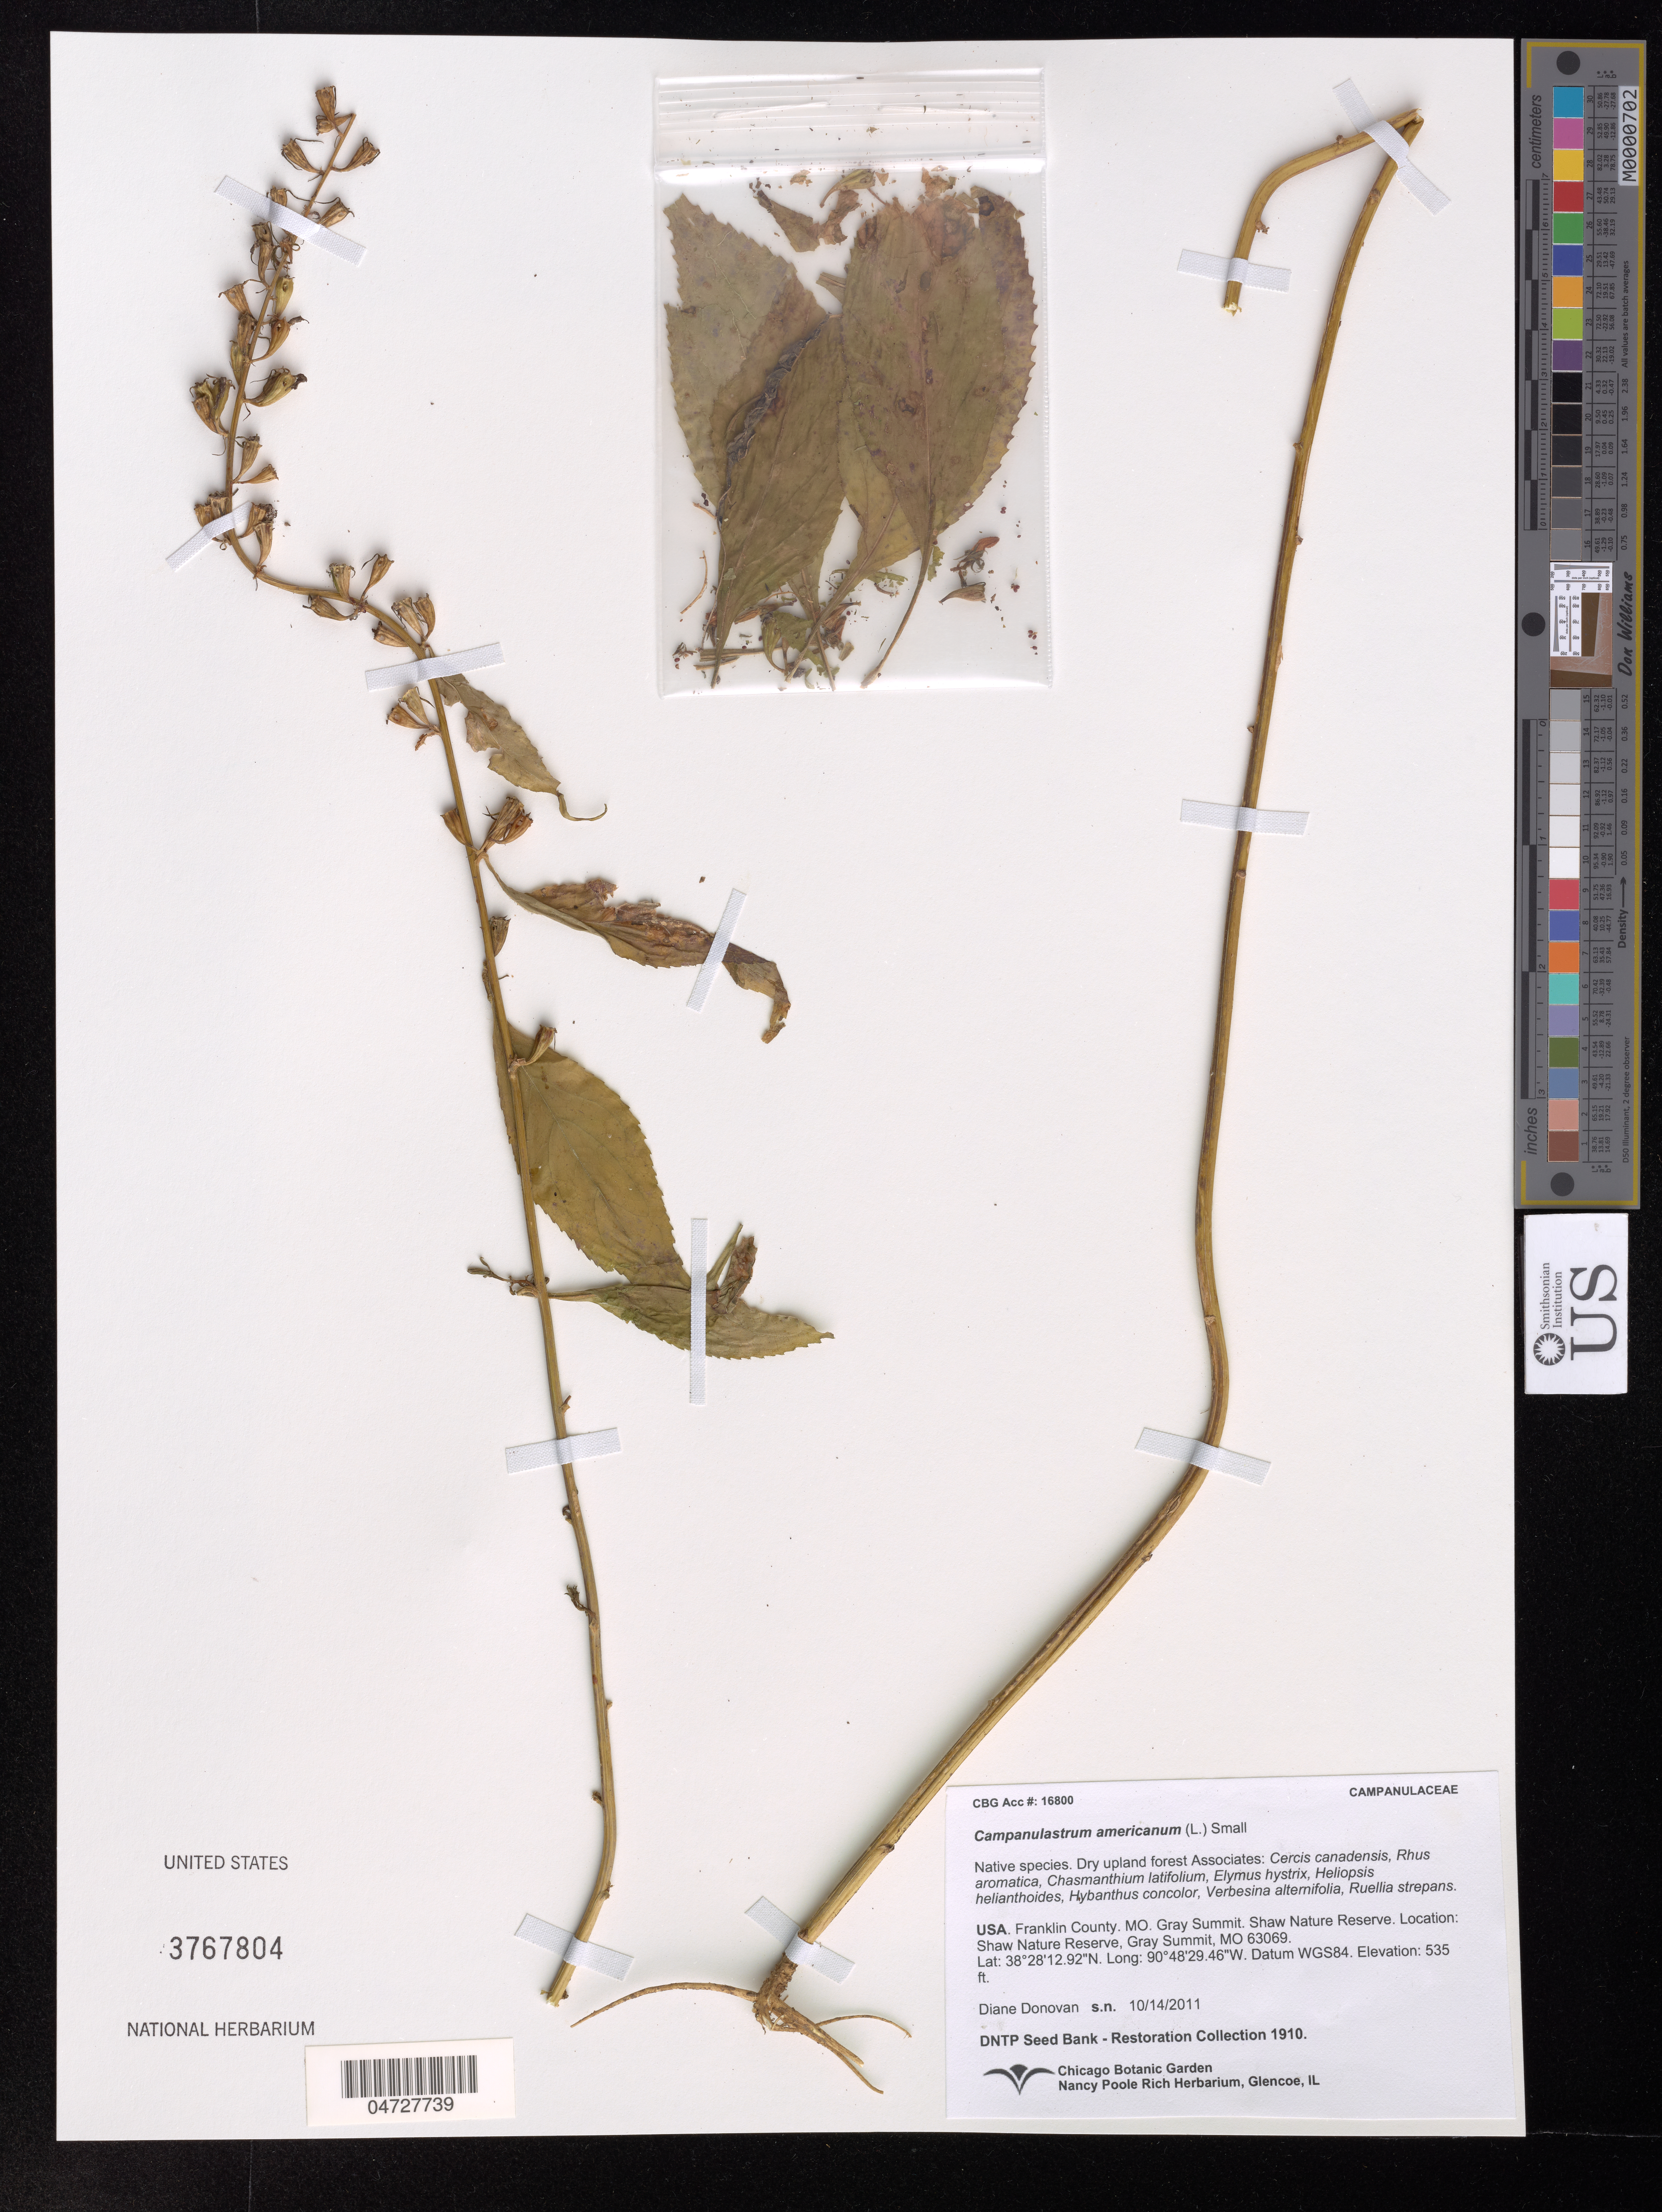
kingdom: Plantae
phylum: Tracheophyta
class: Magnoliopsida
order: Asterales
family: Campanulaceae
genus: Campanulastrum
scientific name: Campanulastrum americanum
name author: (L.) Small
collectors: D. Donovan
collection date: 1910-10-14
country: United States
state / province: Missouri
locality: Franklin County. Gray Summit, Shaw Nature Reserve, MO 63069.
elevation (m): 163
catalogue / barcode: US 3767804